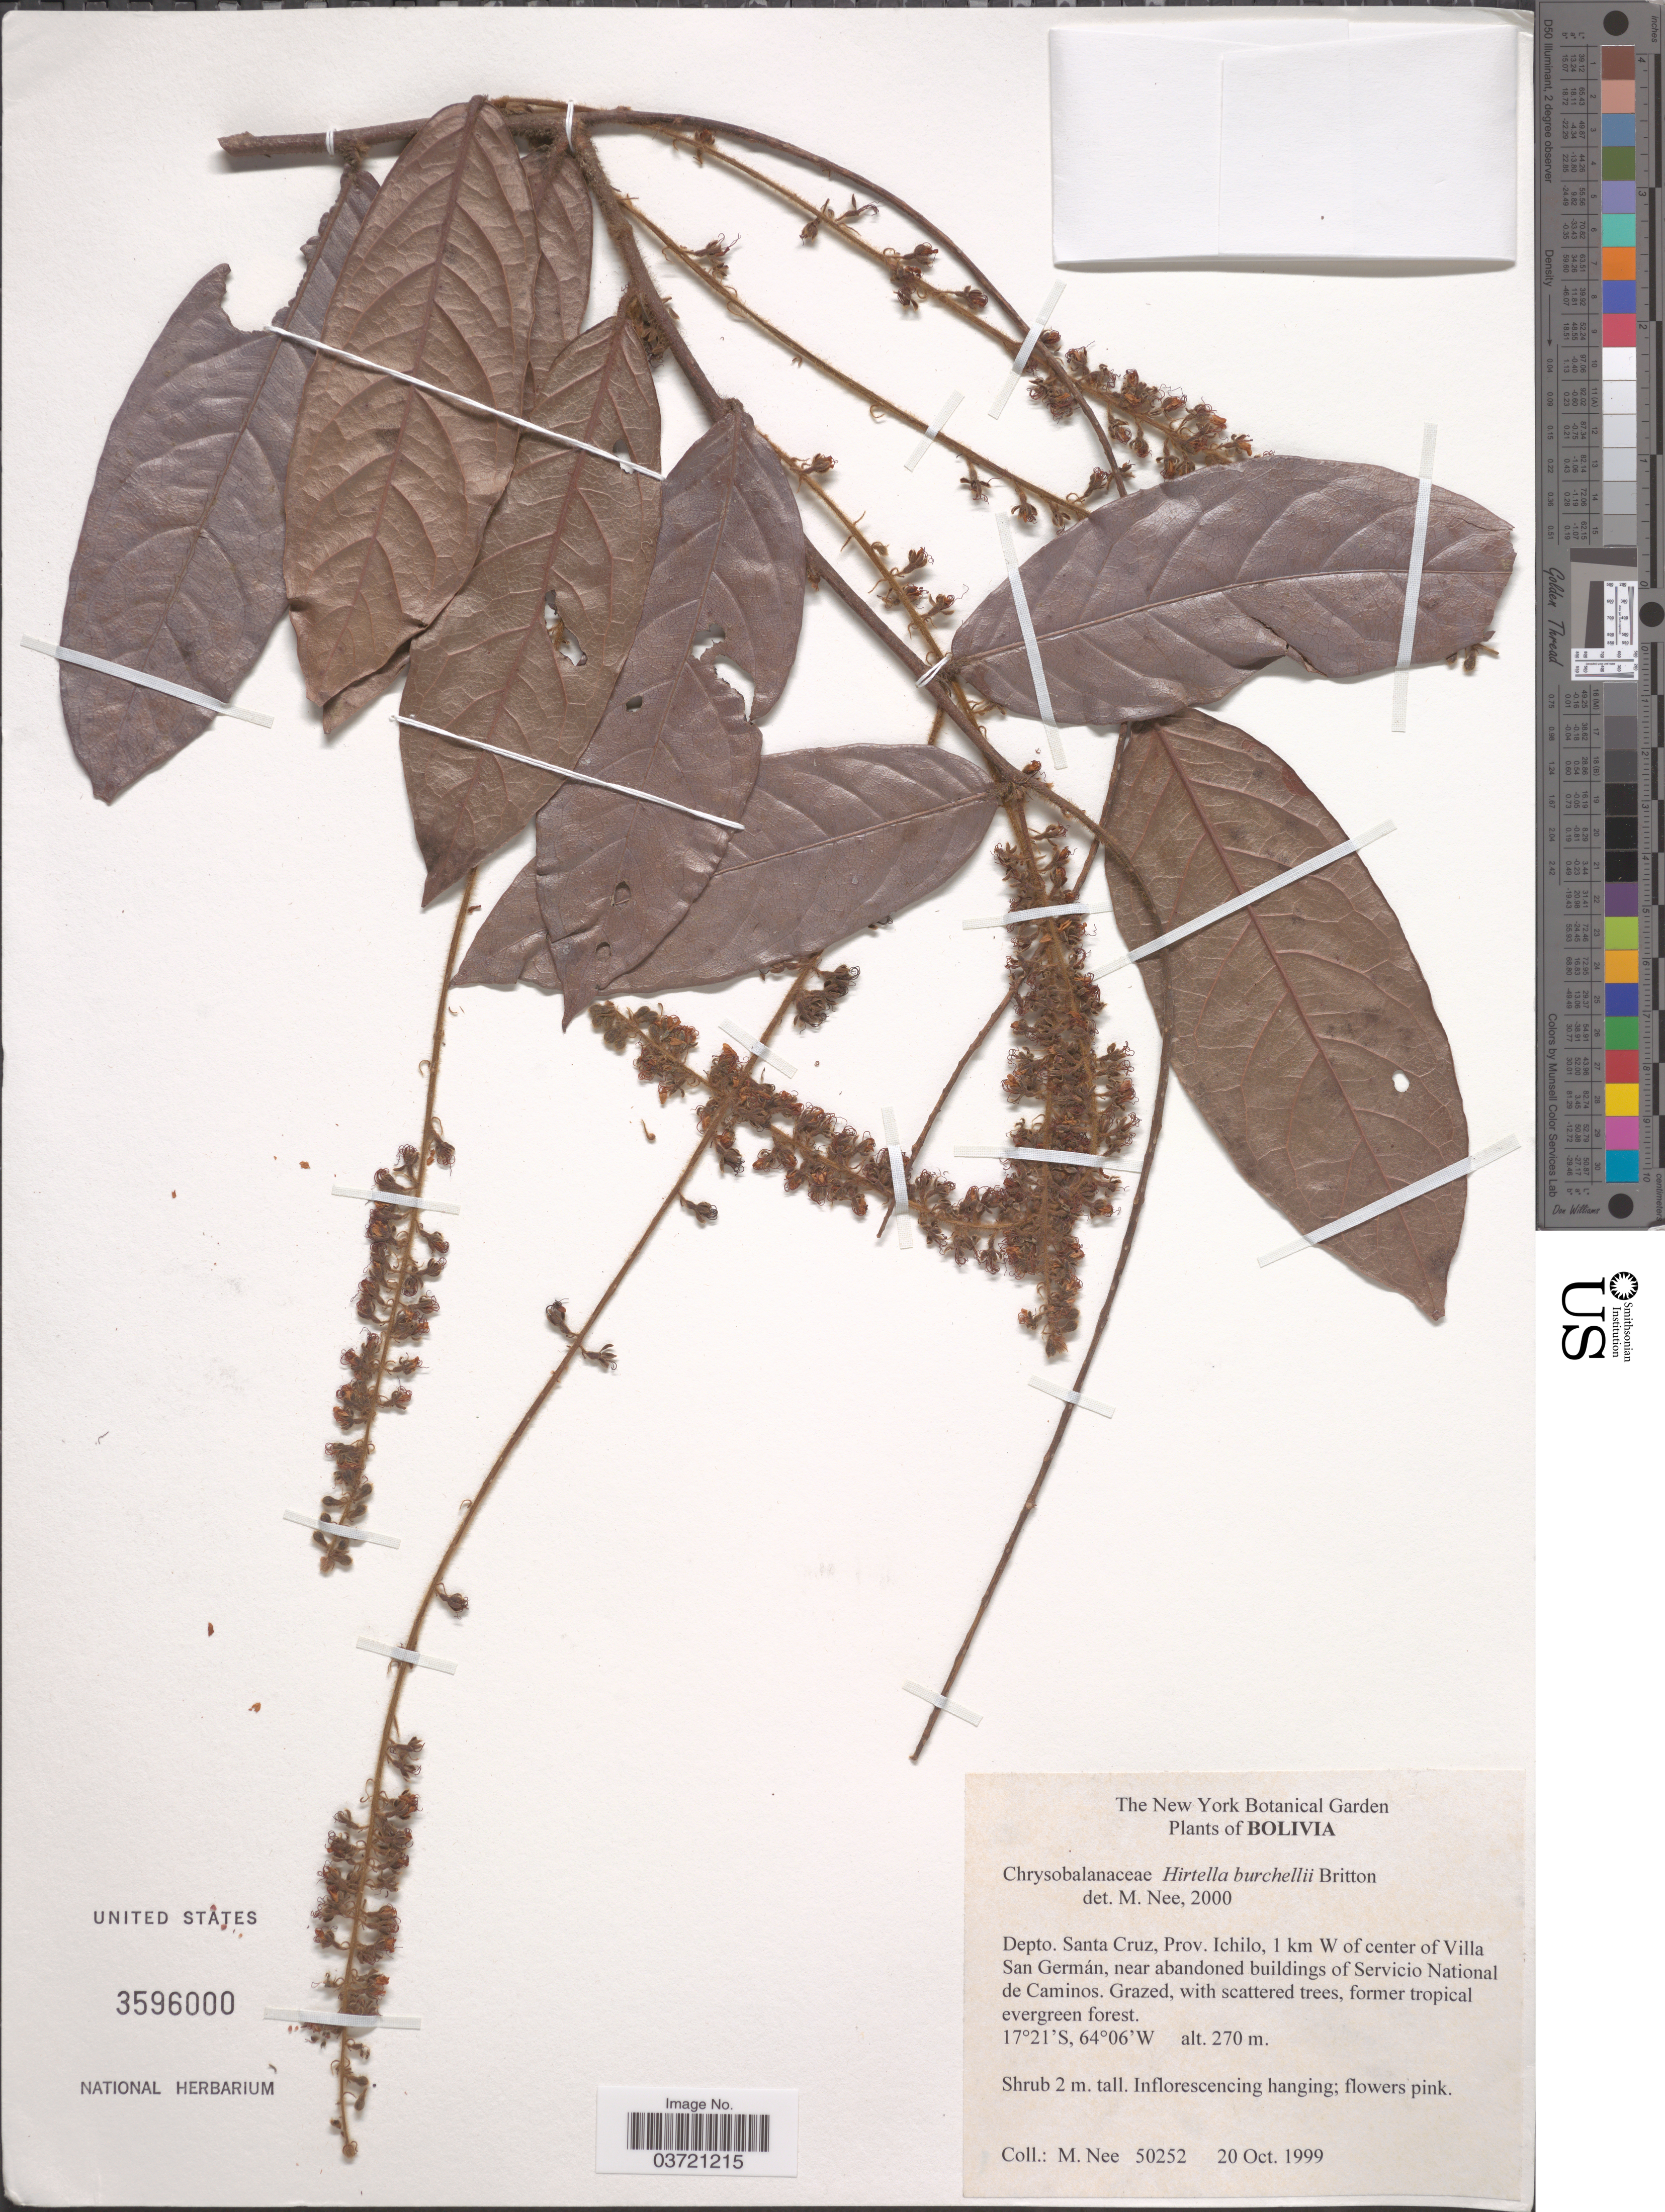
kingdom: Plantae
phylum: Tracheophyta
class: Magnoliopsida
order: Malpighiales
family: Chrysobalanaceae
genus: Hirtella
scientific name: Hirtella burchellii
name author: Britton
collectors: M. Nee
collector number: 50252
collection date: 1999-10-20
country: Bolivia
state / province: Santa Cruz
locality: Depto. Santa Cruz, Prov. Ichilo, 1 km W of center of Villa San Germán, near abandoned buildings of Servicio National de Caminos.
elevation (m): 270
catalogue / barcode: US 3596000